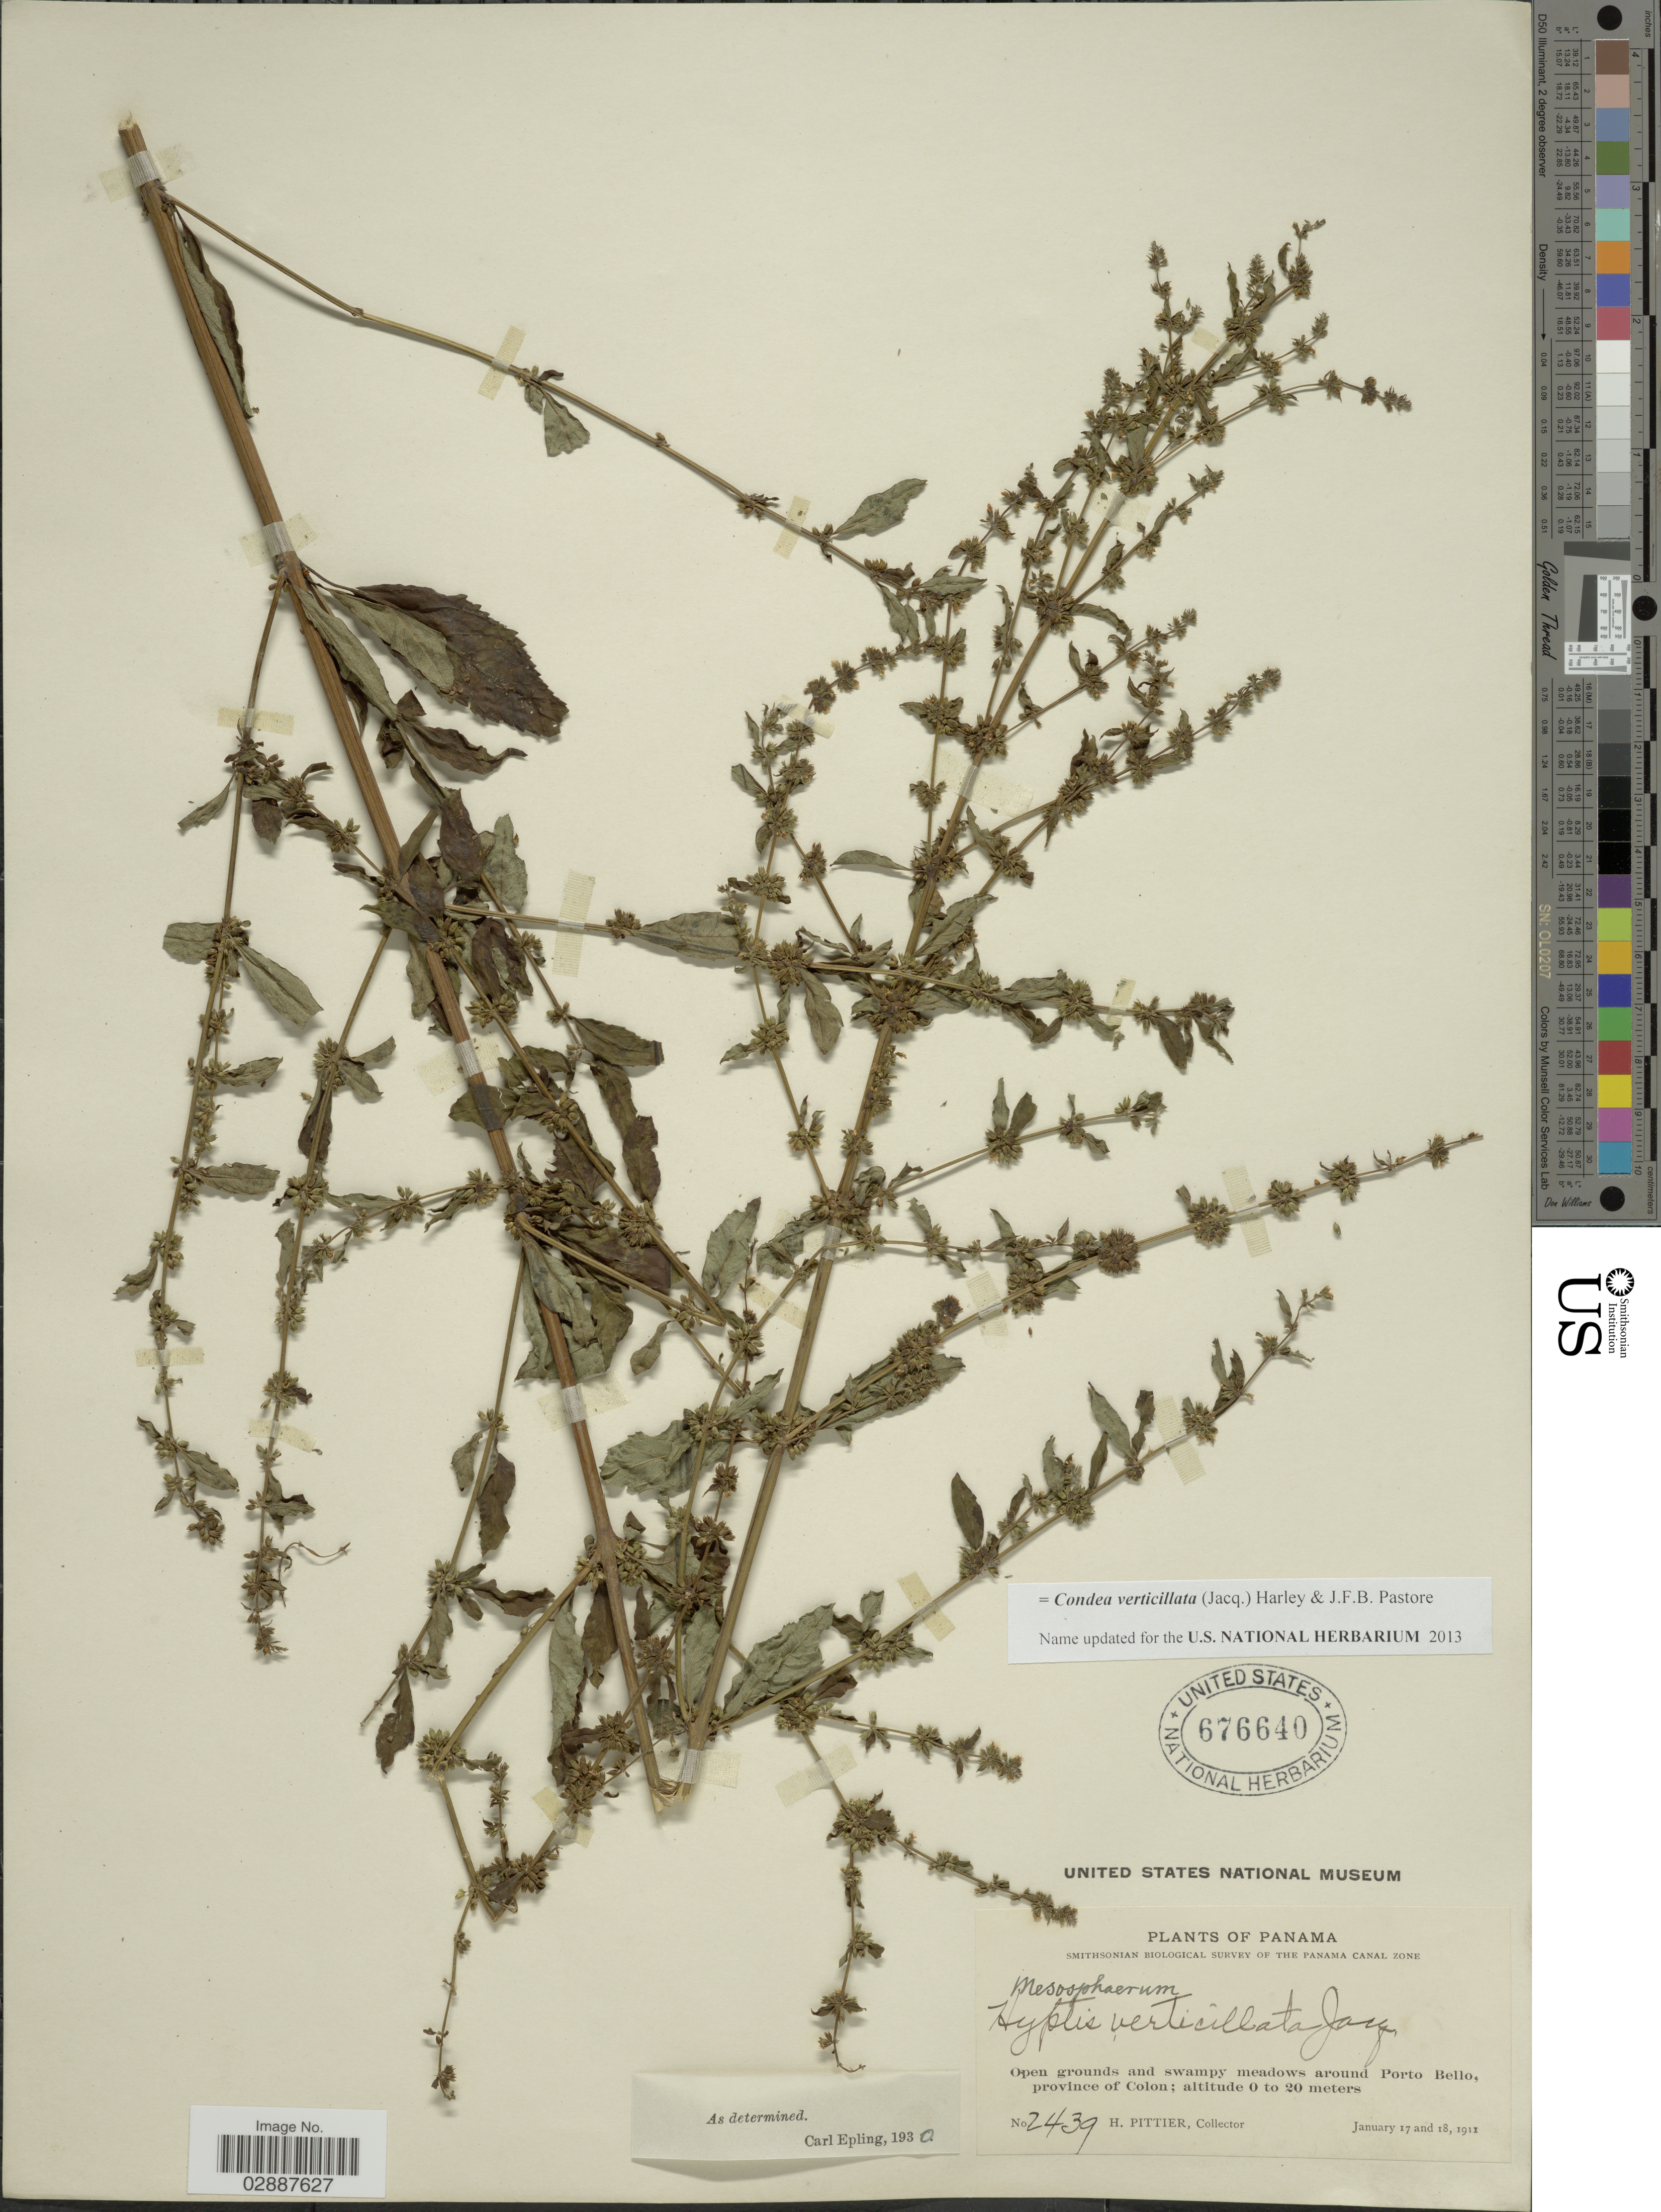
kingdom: Plantae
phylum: Tracheophyta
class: Magnoliopsida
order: Lamiales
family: Lamiaceae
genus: Condea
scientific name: Condea verticillata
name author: (Jacq.) Harley & J.F.B. Pastore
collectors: H. F. Pittier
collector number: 2439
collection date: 1911-01-17/1911-01-18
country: Panama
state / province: Colón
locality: Open grounds and swampu meadows around Porto Bello.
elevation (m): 0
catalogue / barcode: US 676640